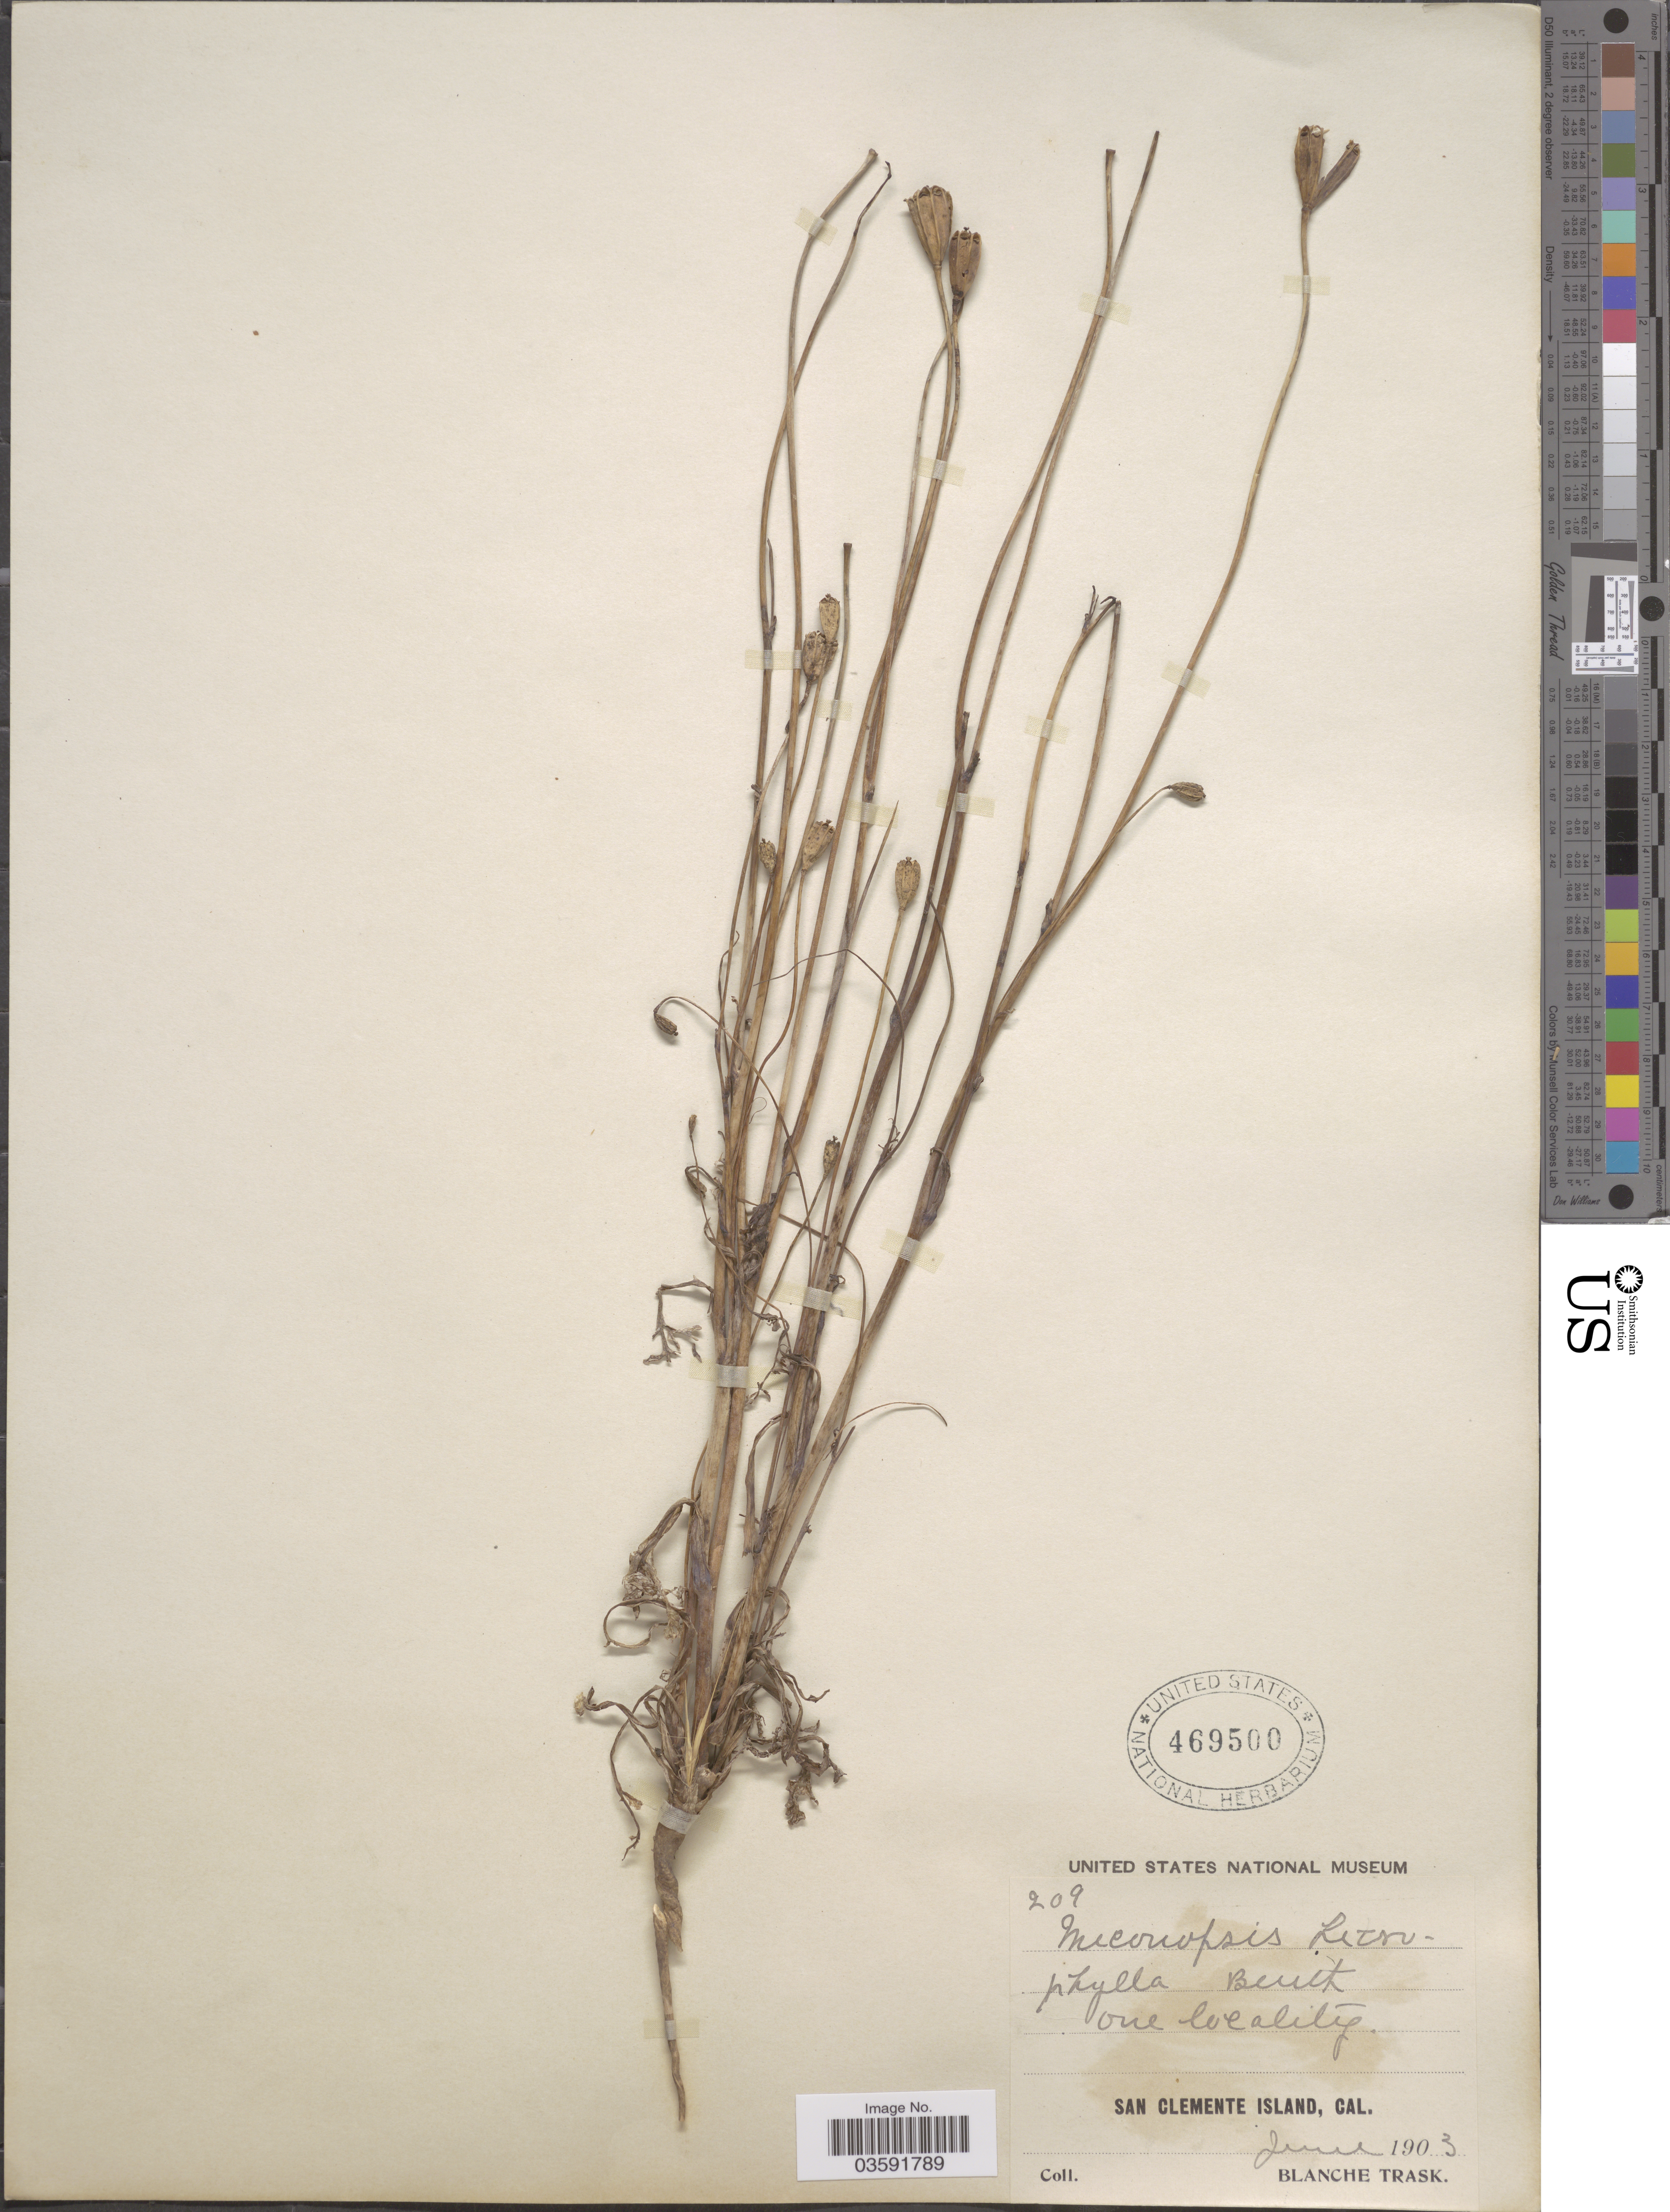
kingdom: Plantae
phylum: Tracheophyta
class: Magnoliopsida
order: Ranunculales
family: Papaveraceae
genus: Papaver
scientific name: Papaver heterophyllum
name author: (Benth.) Greene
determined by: Strong, M. T., (US), Smithsonian Institution - National Museum of Natural History (UNITED STATES)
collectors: B. Trask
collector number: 209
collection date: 1903-06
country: United States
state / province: California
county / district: Los Angeles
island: San Clemente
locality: San Clemente Island.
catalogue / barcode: US 469500